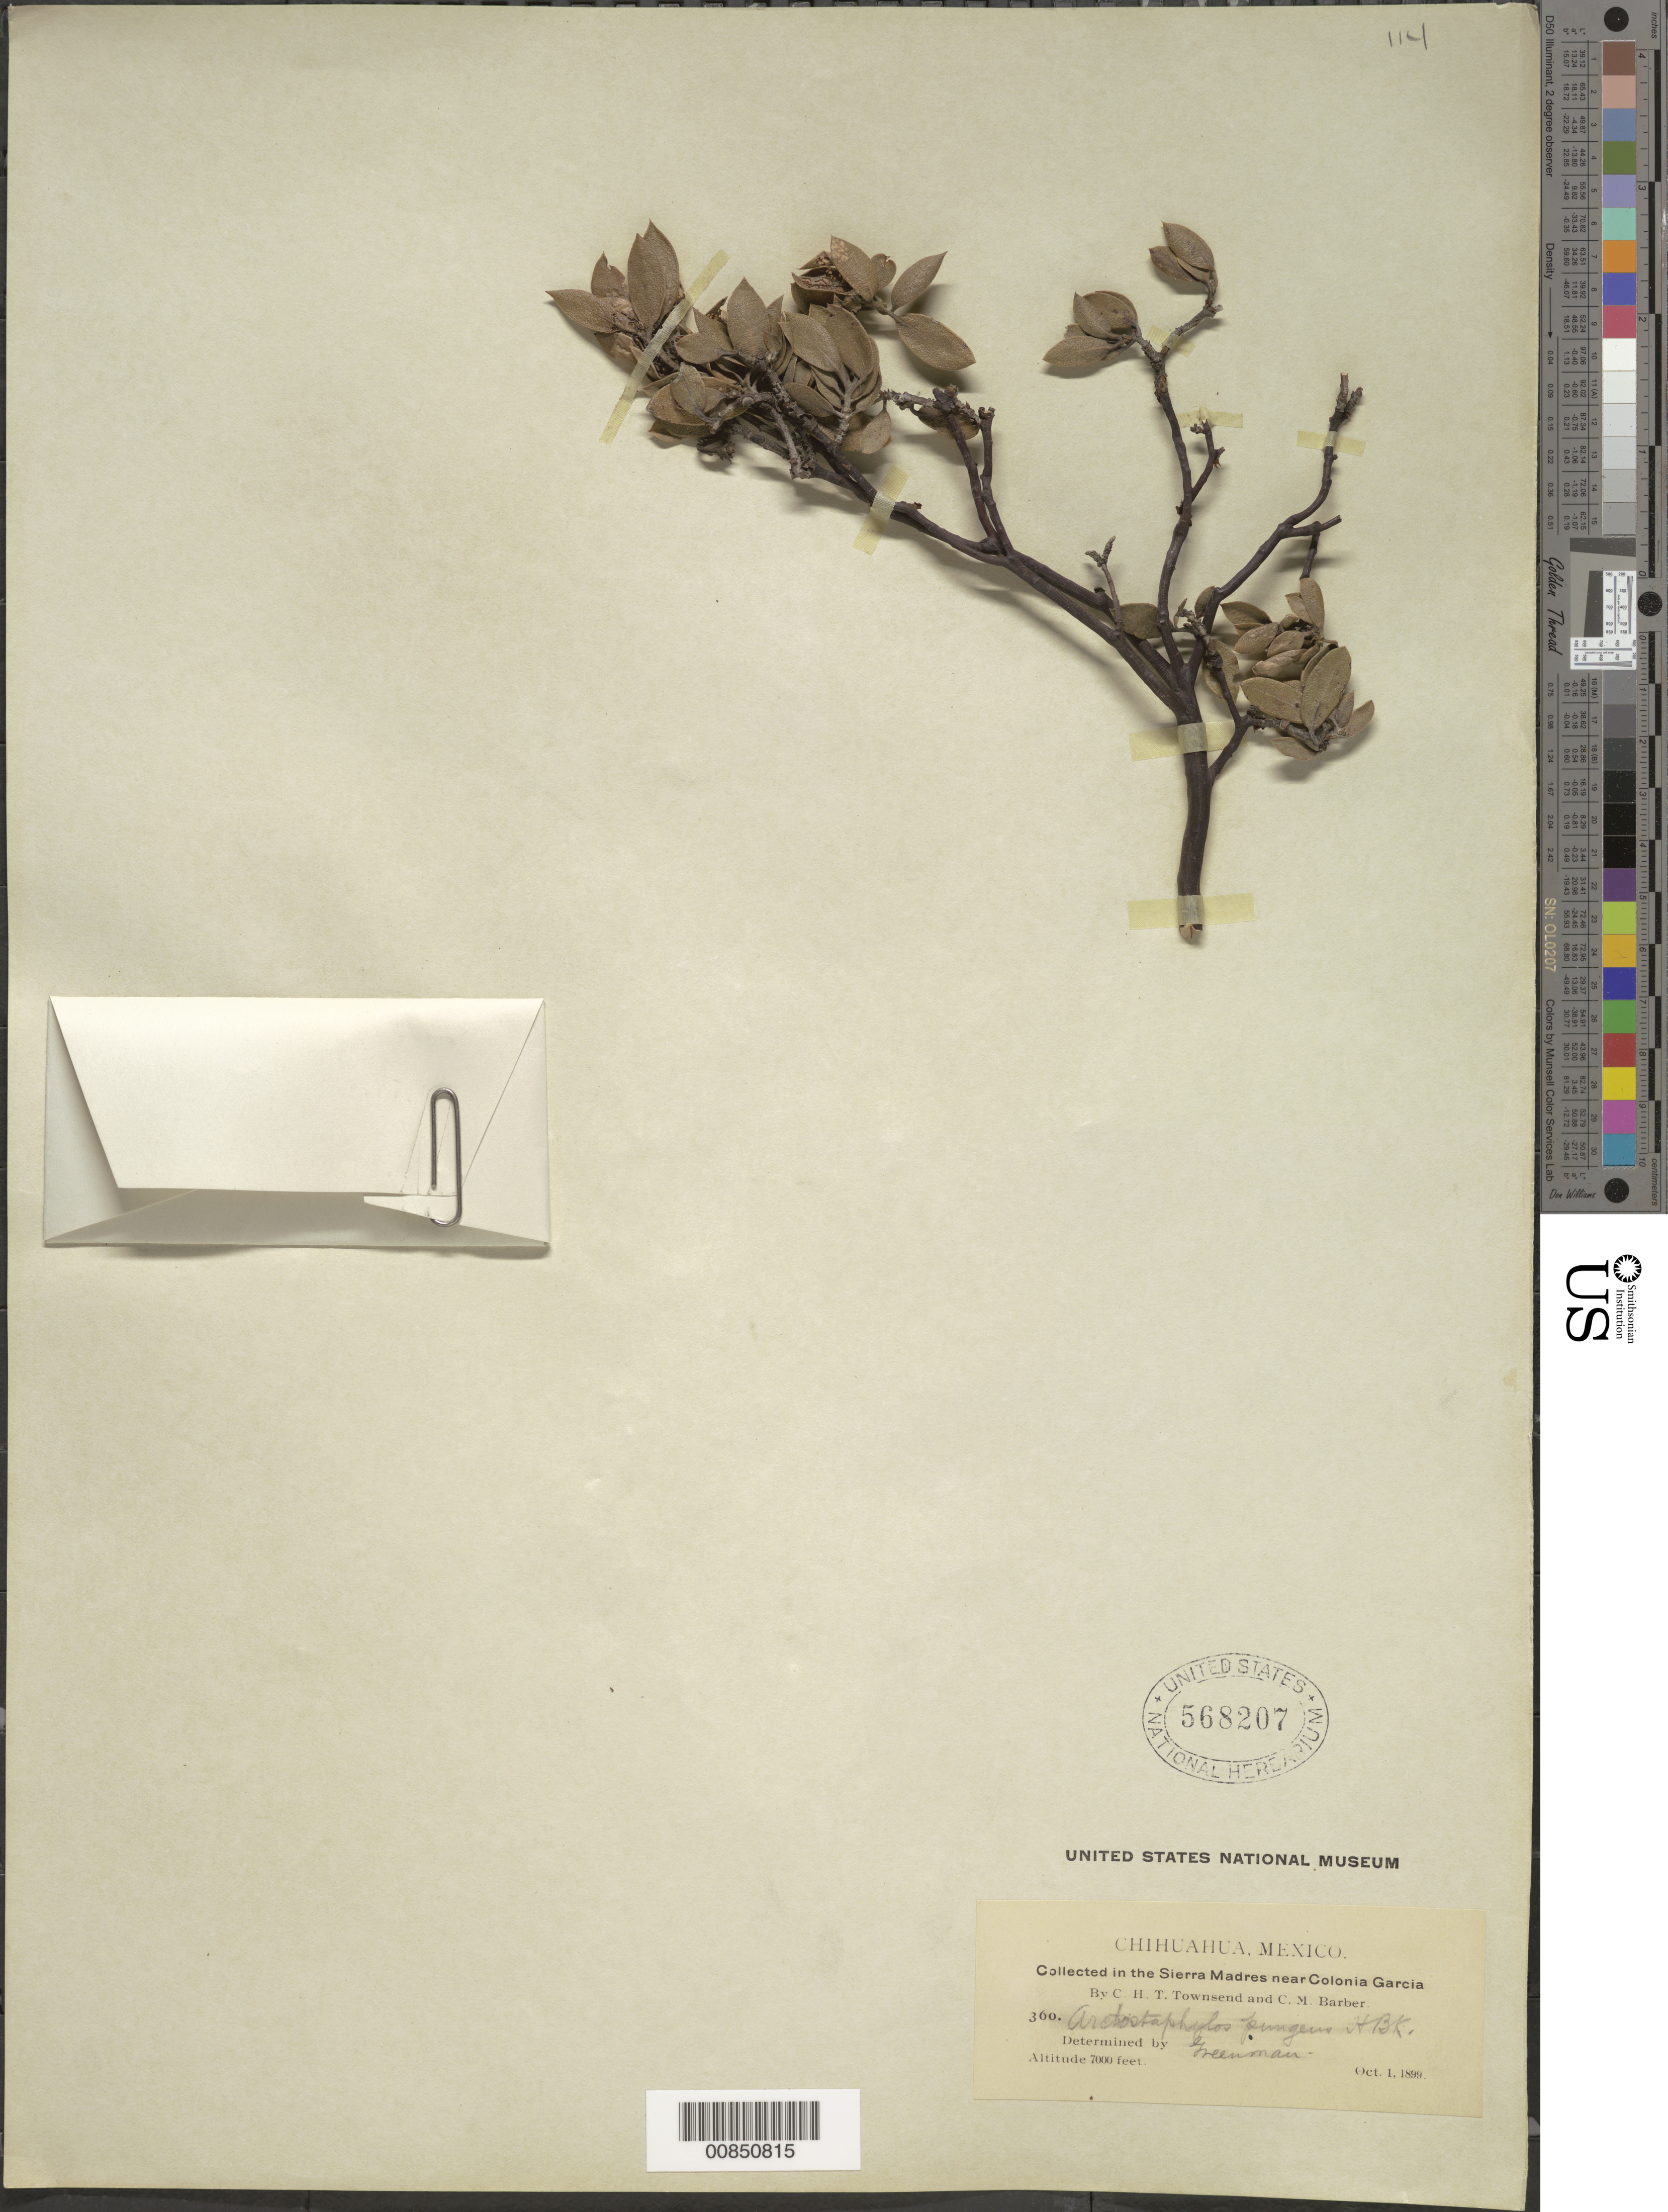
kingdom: Plantae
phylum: Tracheophyta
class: Magnoliopsida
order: Ericales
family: Ericaceae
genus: Arctostaphylos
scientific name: Arctostaphylos pungens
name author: Kunth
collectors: C. H. T. Townsend & C. Barber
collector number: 360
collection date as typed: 01 Oct 1899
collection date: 1899-10-01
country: Mexico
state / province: Chihuahua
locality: Sierra Madre near Colonia García. Chihuahua.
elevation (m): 2134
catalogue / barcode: US 568207